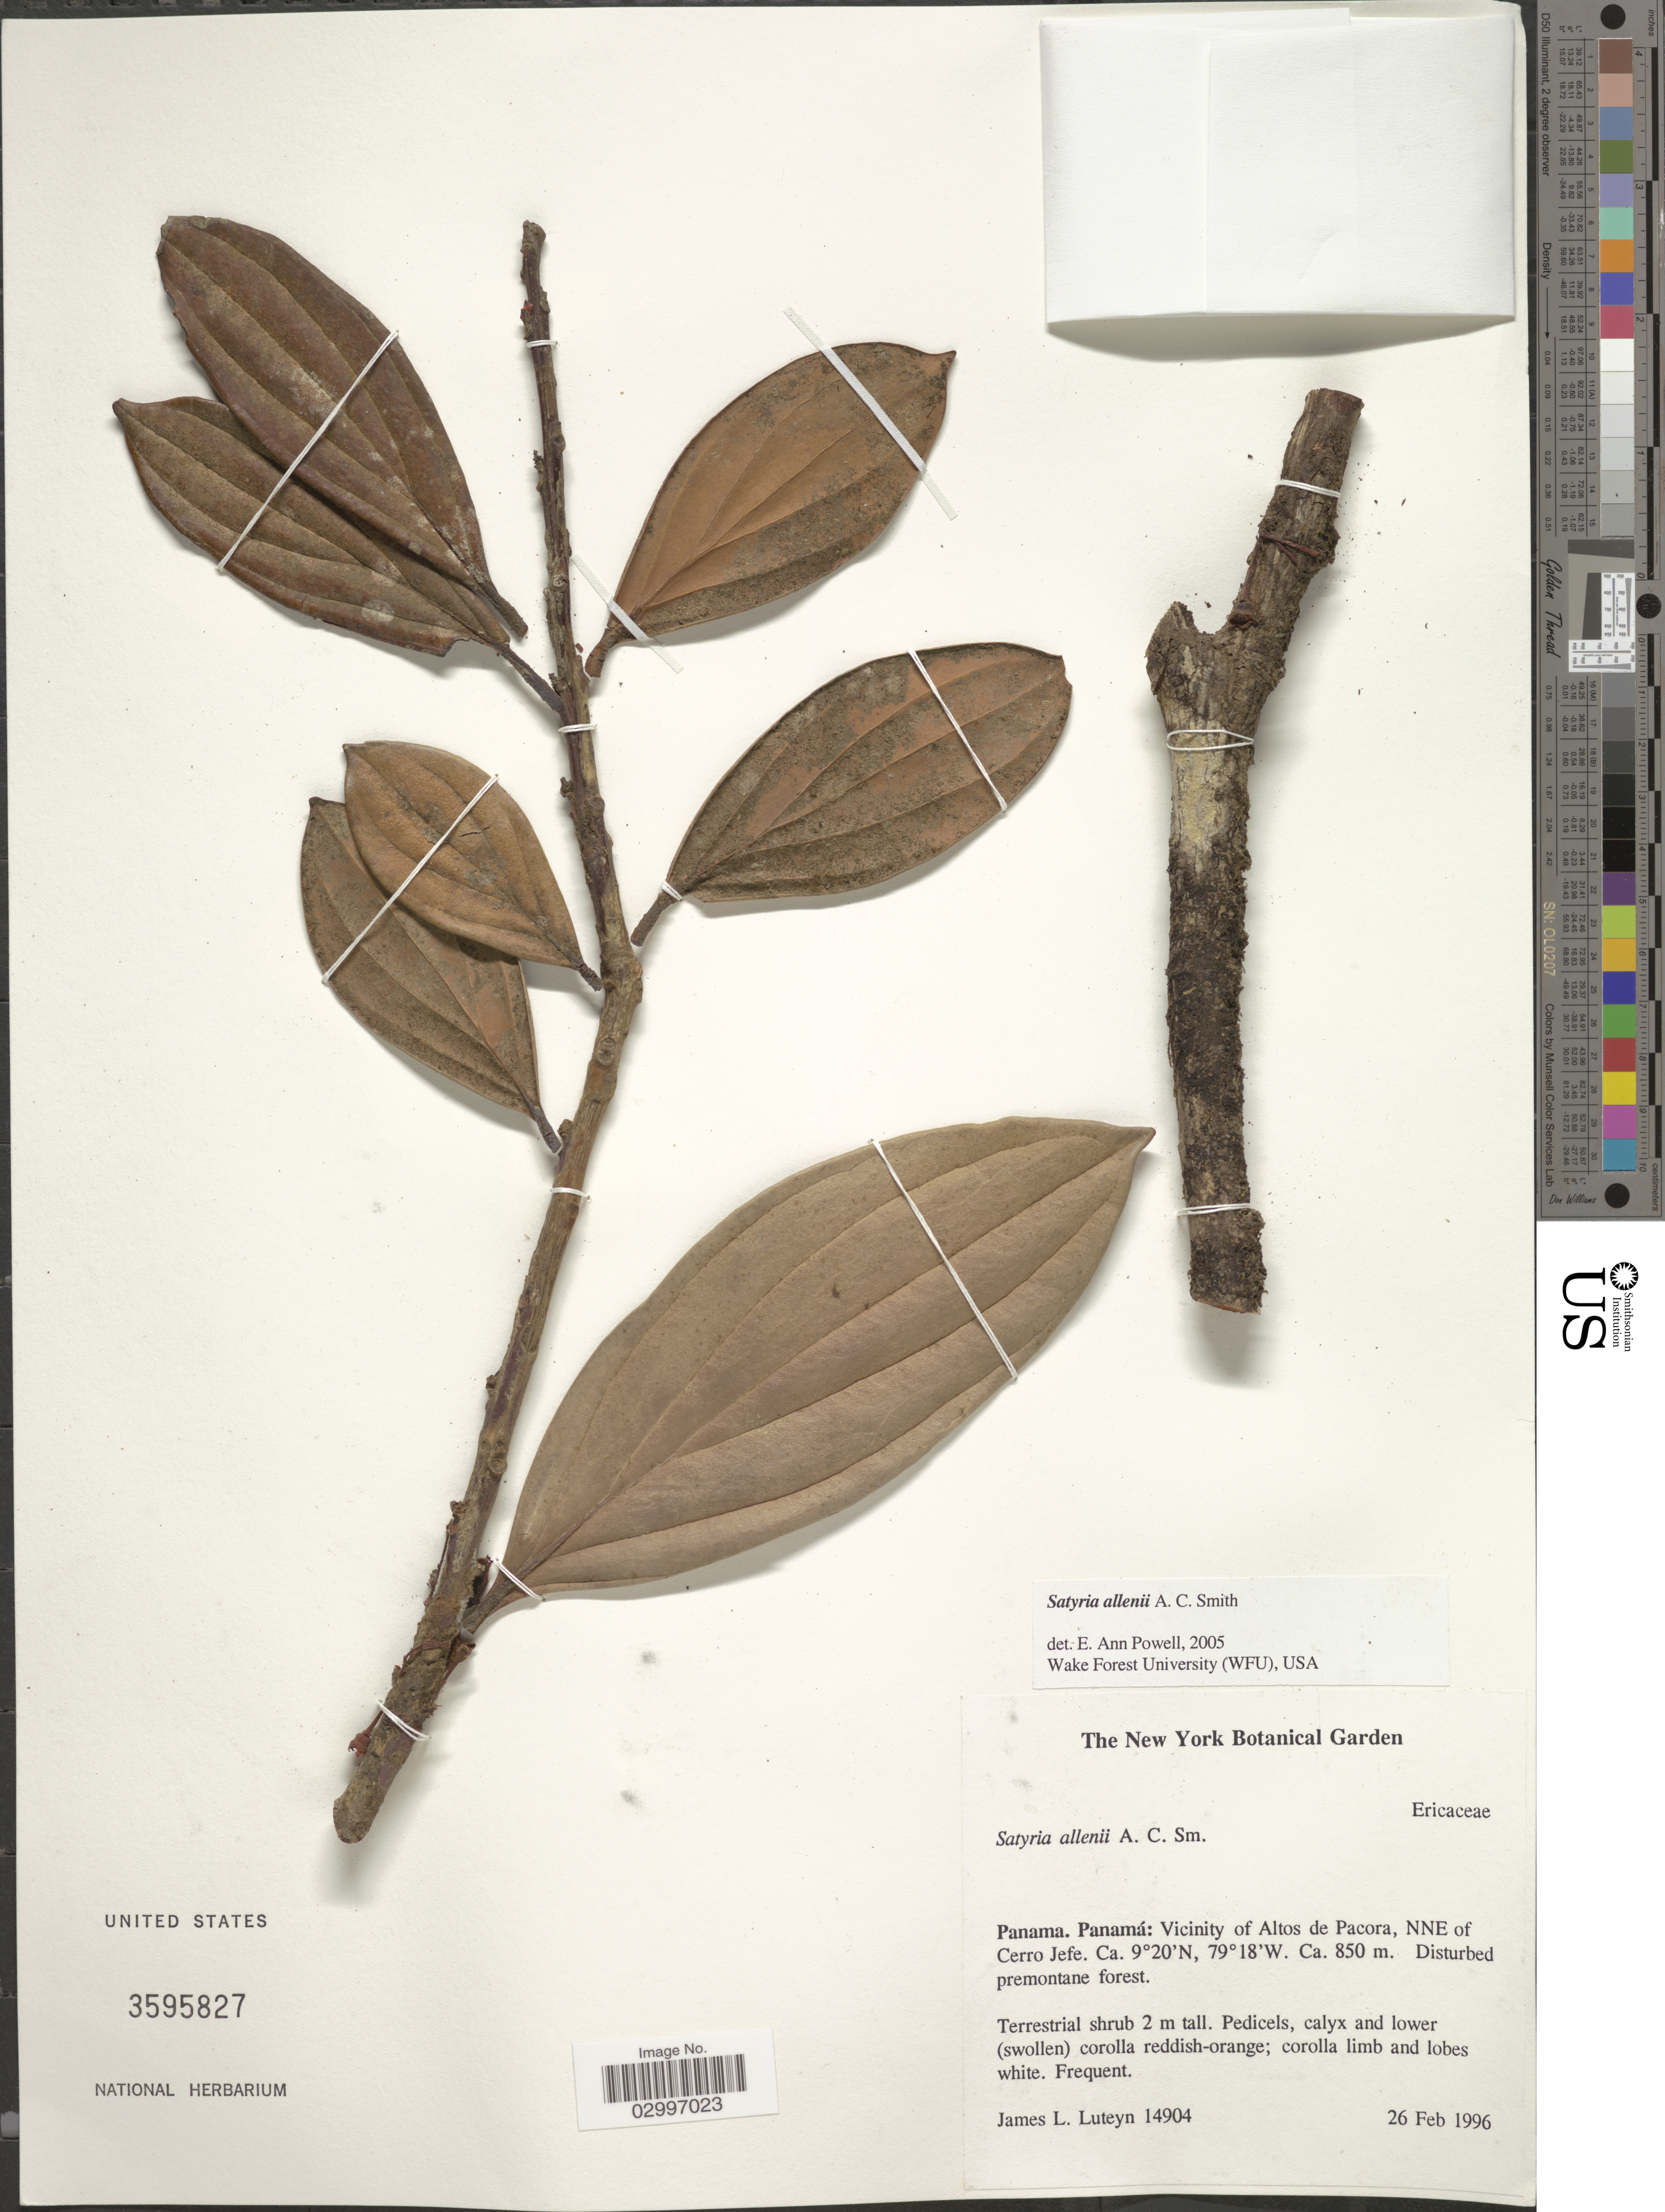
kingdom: Plantae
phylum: Tracheophyta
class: Magnoliopsida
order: Ericales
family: Ericaceae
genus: Satyria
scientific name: Satyria allenii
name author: A.C. Sm.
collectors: J. Luteyn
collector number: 14904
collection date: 1996-02-26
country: Panama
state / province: Panamá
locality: Vicinity of Altos de Pacora, NNE of Cerro Jefe.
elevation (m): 850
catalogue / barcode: US 3595827